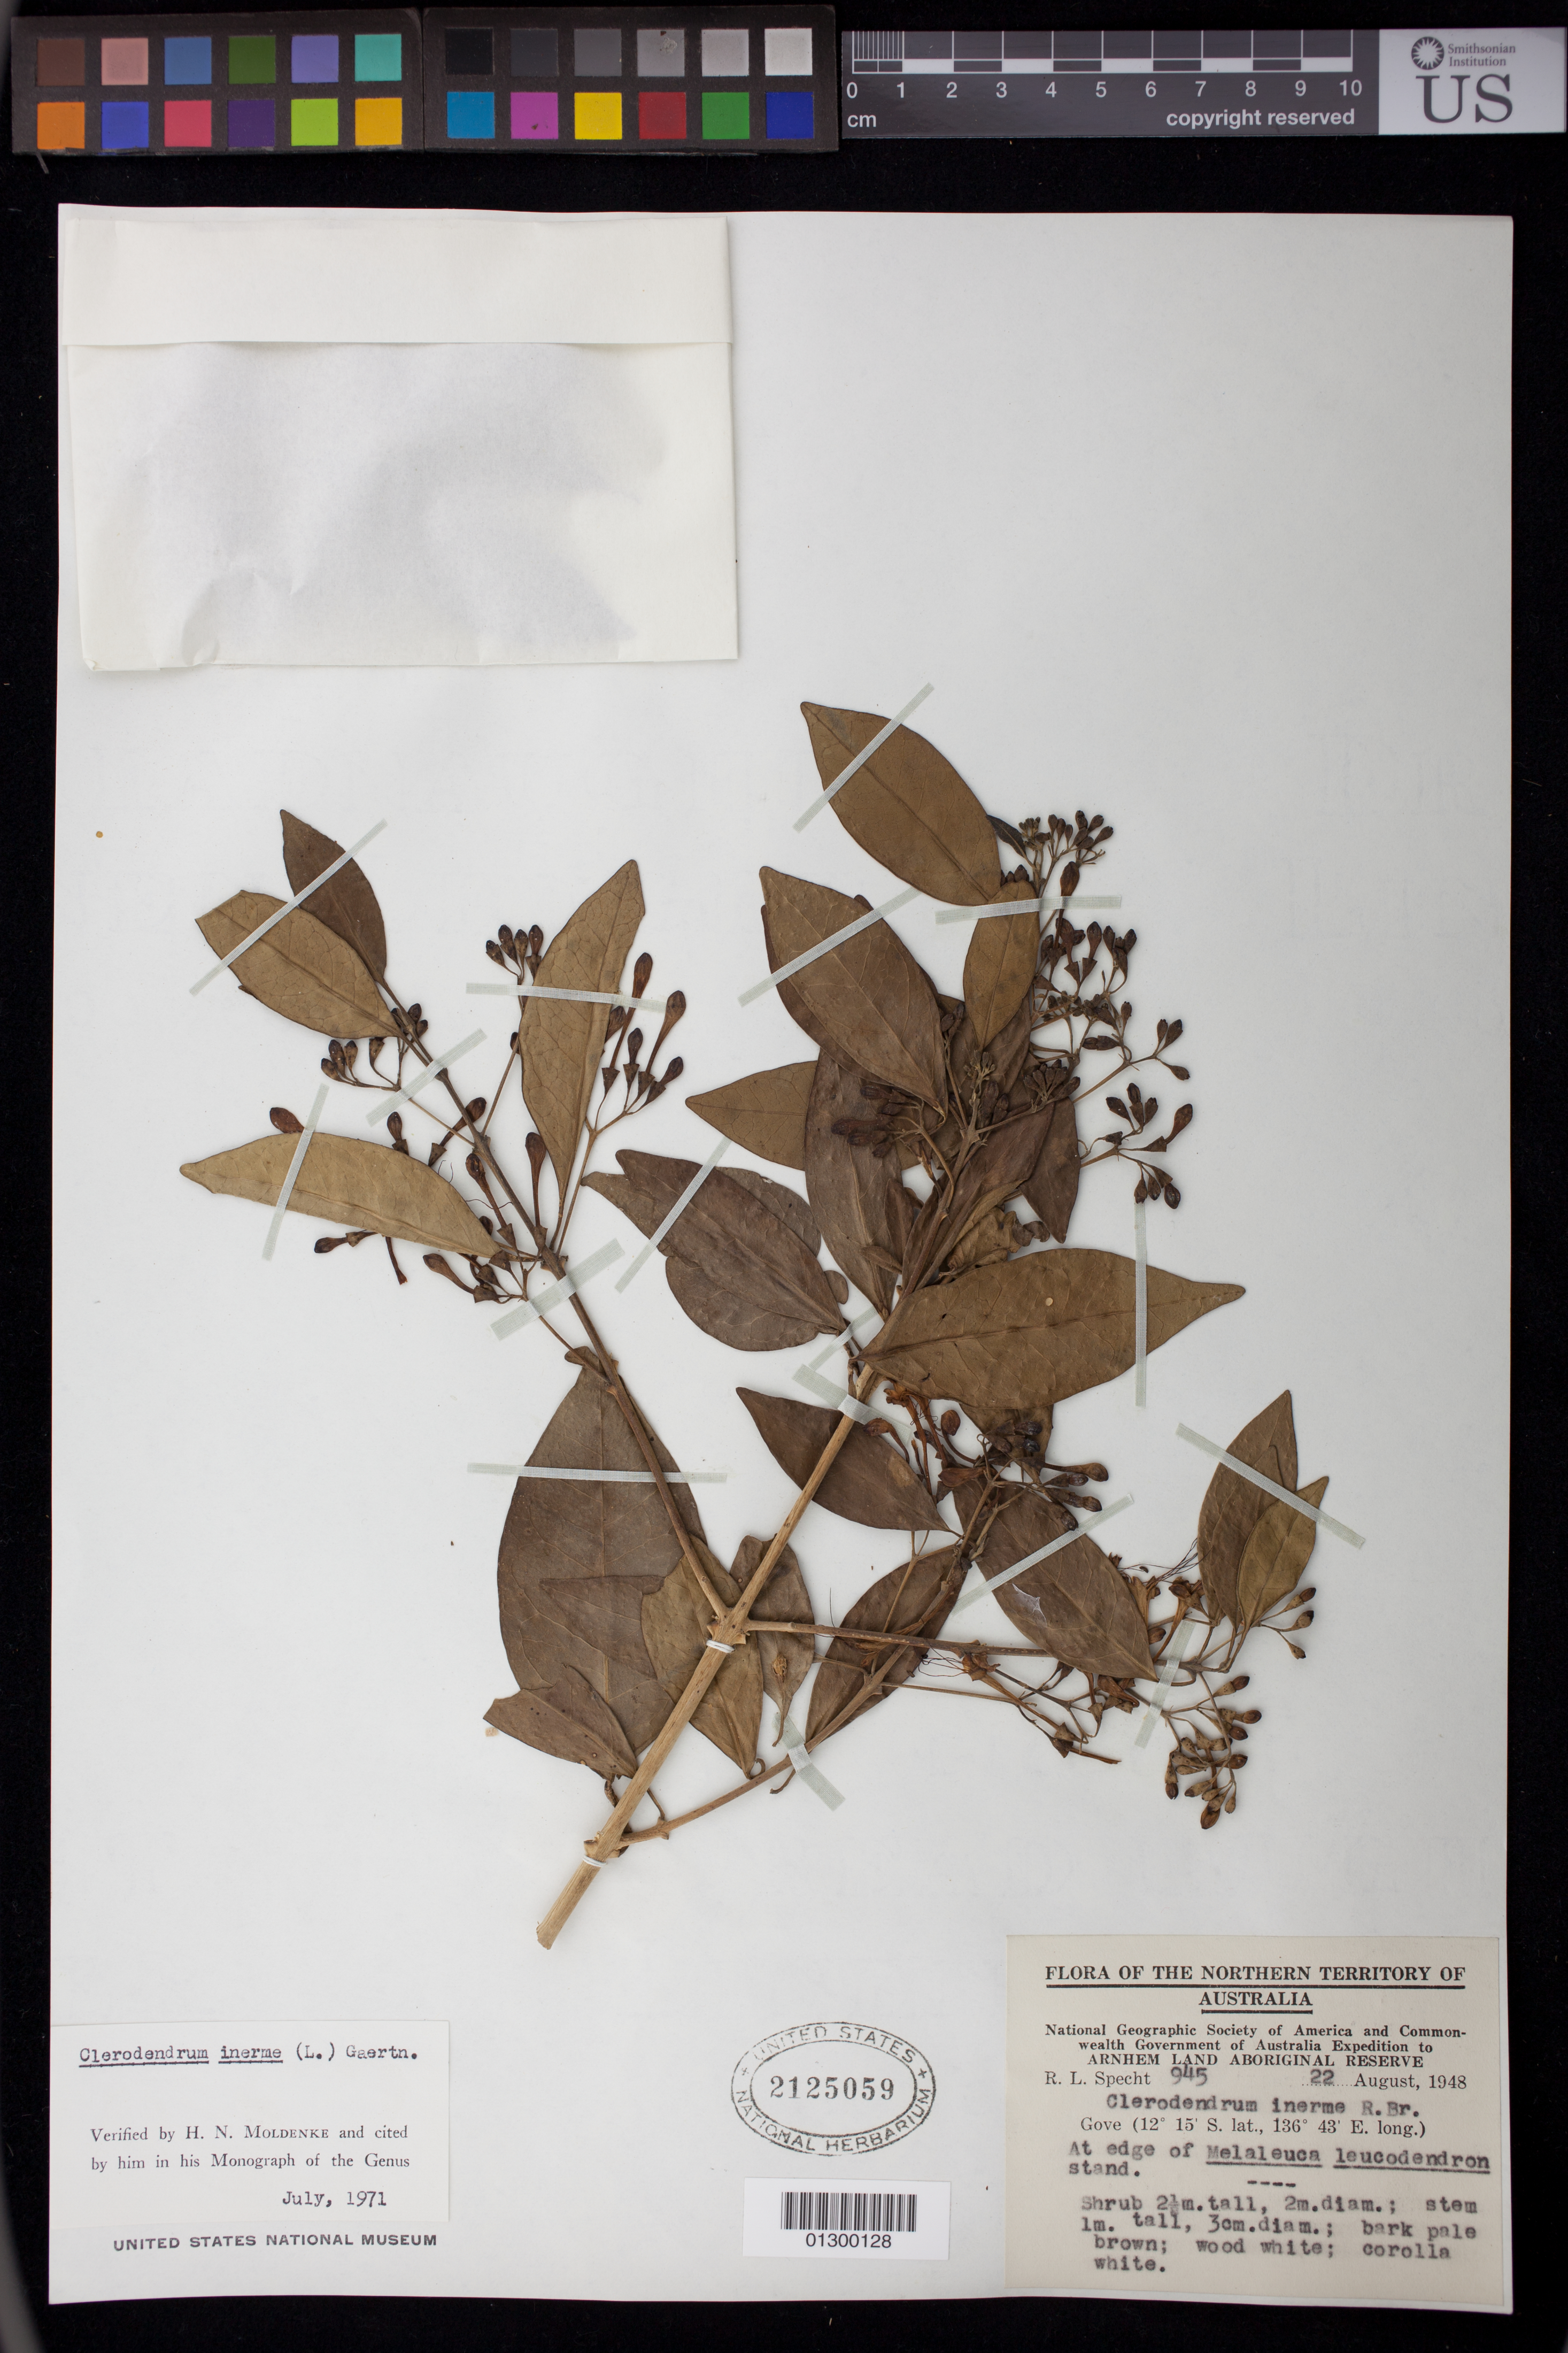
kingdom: Plantae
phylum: Tracheophyta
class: Magnoliopsida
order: Lamiales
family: Lamiaceae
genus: Clerodendrum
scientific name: Clerodendrum inerme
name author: (L.) Gaertn.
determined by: Moldenke, H. N.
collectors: R. L. Specht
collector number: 945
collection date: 1948-08-22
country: Australia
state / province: Northern Territory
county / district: East Arnhem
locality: Gove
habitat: At edge of Melaleuca leucodendron stand.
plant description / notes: Shrub 2.5 m. tall, 2 m. diam; stem 1 m. tall, 3 cm. diam.; bark pale brown; wood white; corolla white.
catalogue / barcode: US 2125059